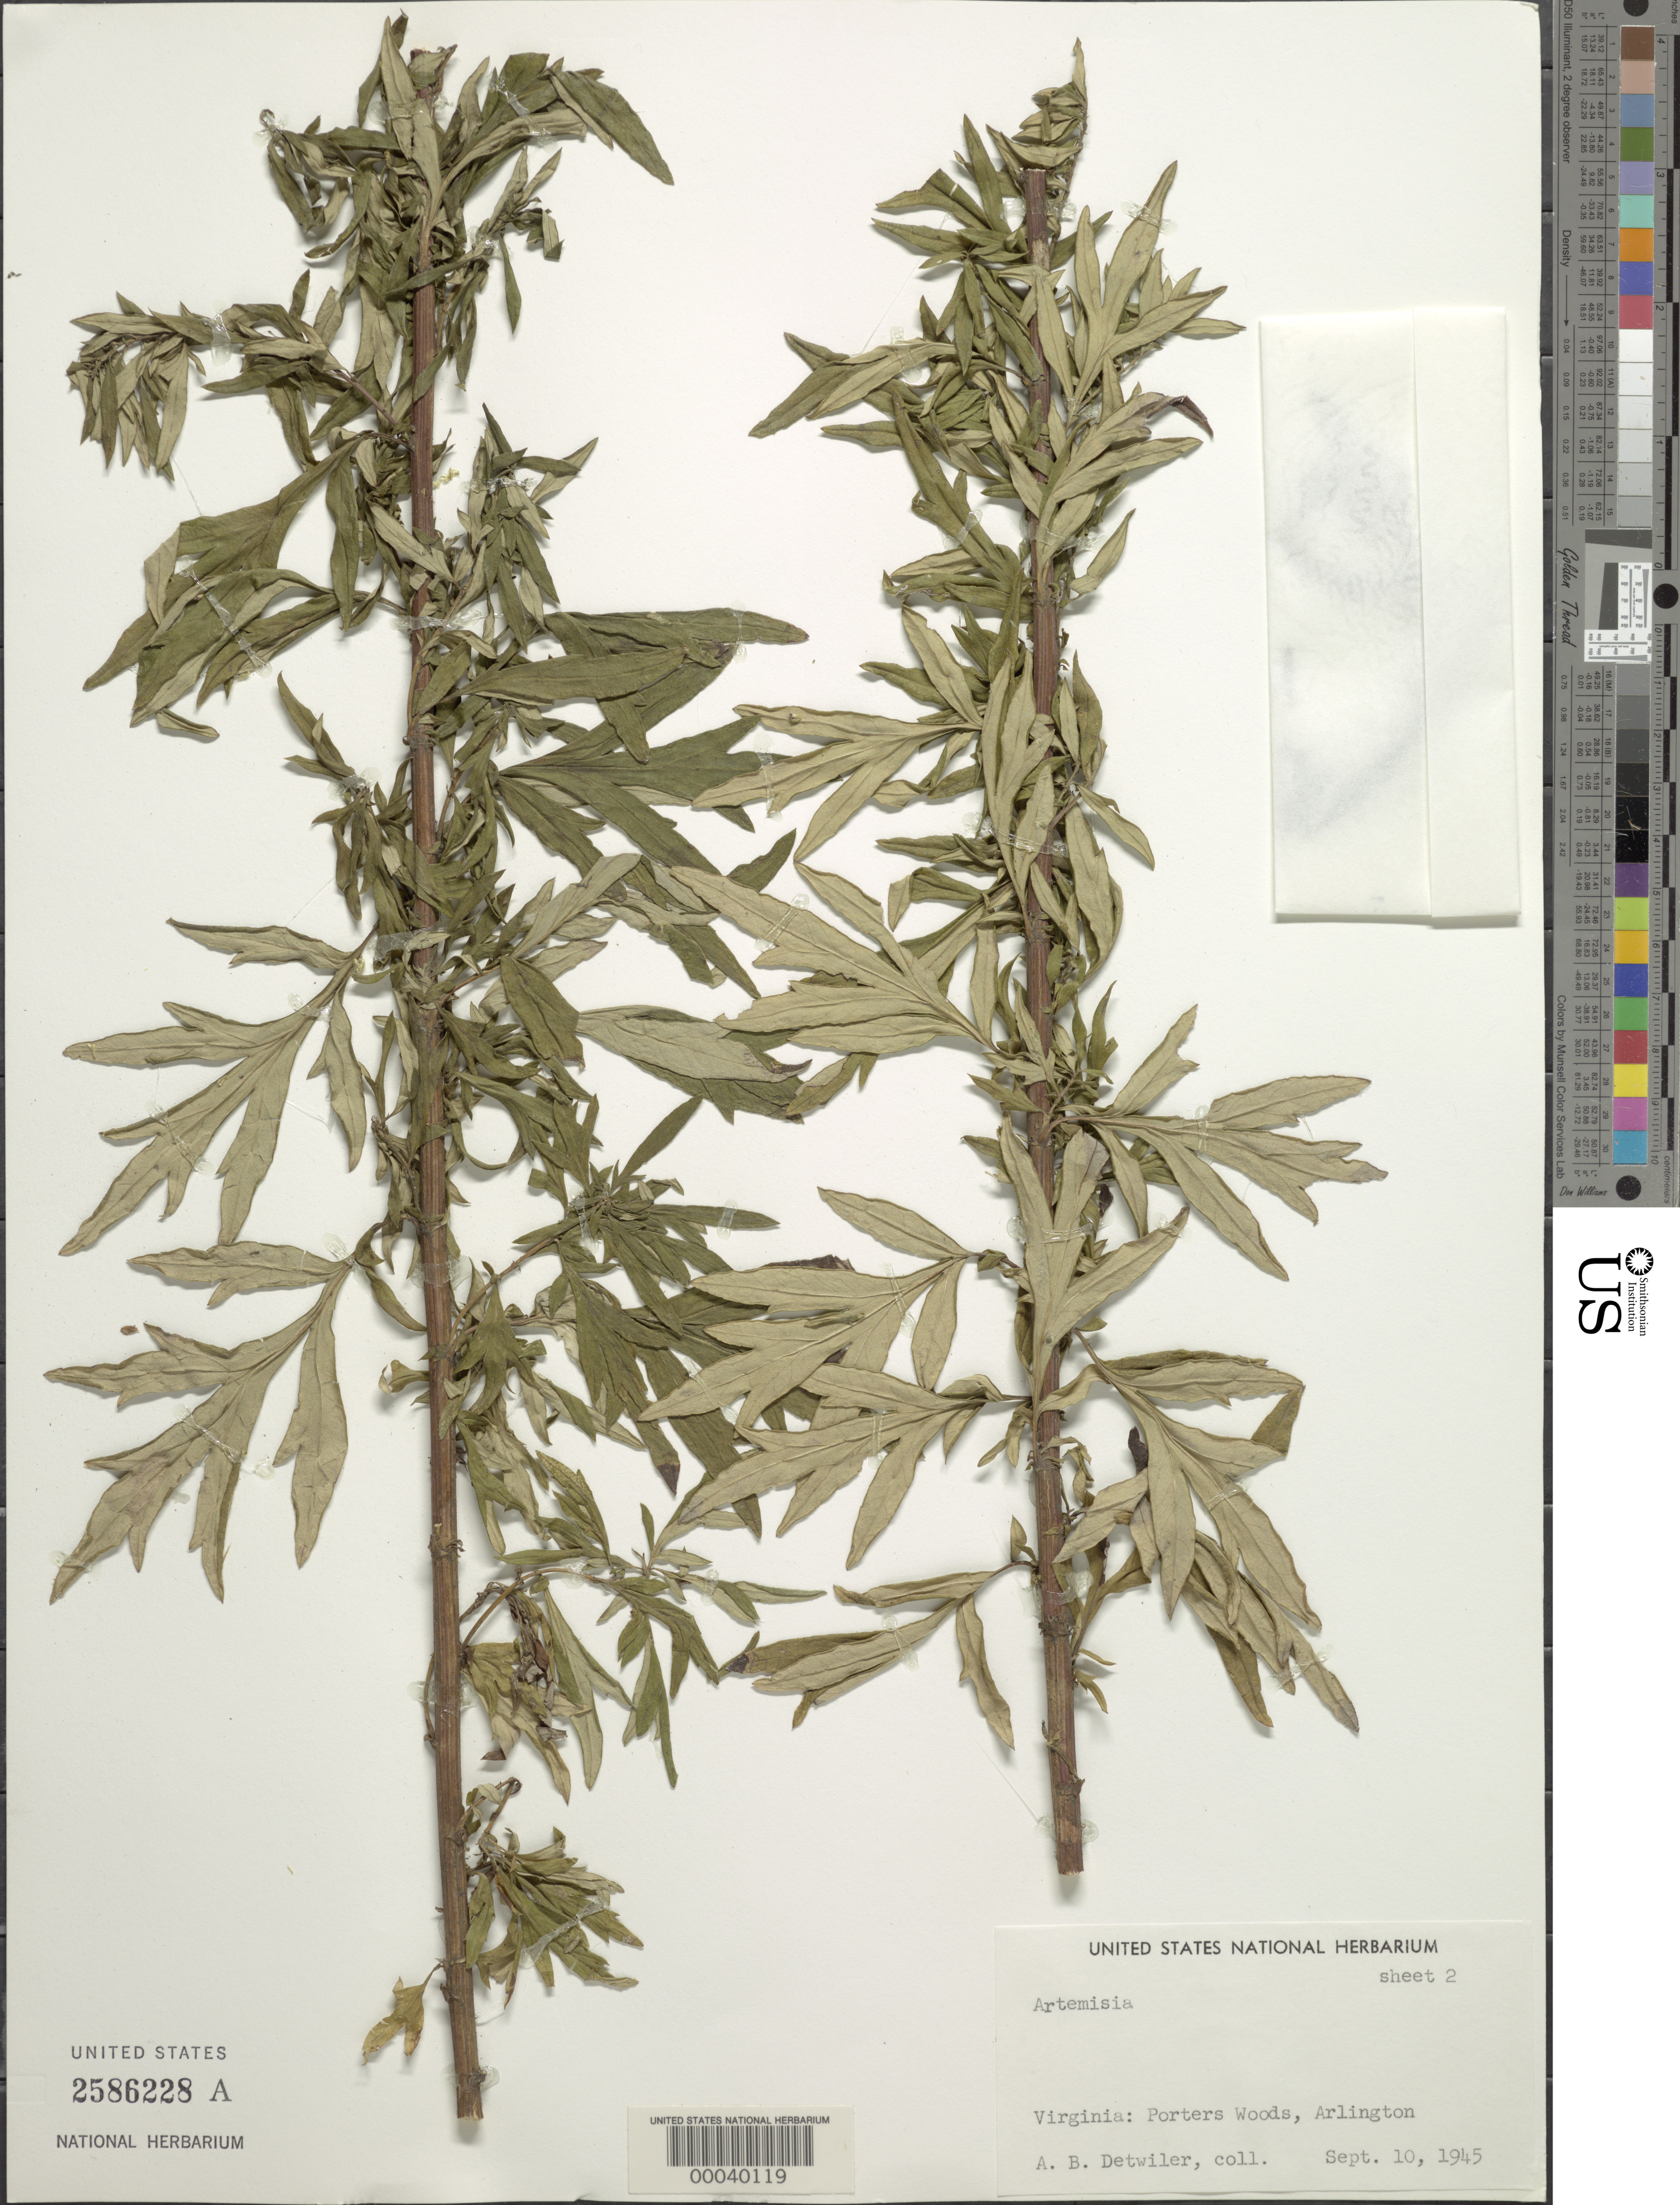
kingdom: Plantae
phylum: Tracheophyta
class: Magnoliopsida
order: Asterales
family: Asteraceae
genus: Artemisia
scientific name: Artemisia vulgaris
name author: L.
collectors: A. Detwiler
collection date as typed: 10 Sep 1945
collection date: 1945-09-10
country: United States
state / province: Virginia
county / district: Arlington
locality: Porters Woods Arlington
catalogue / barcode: US 2586228